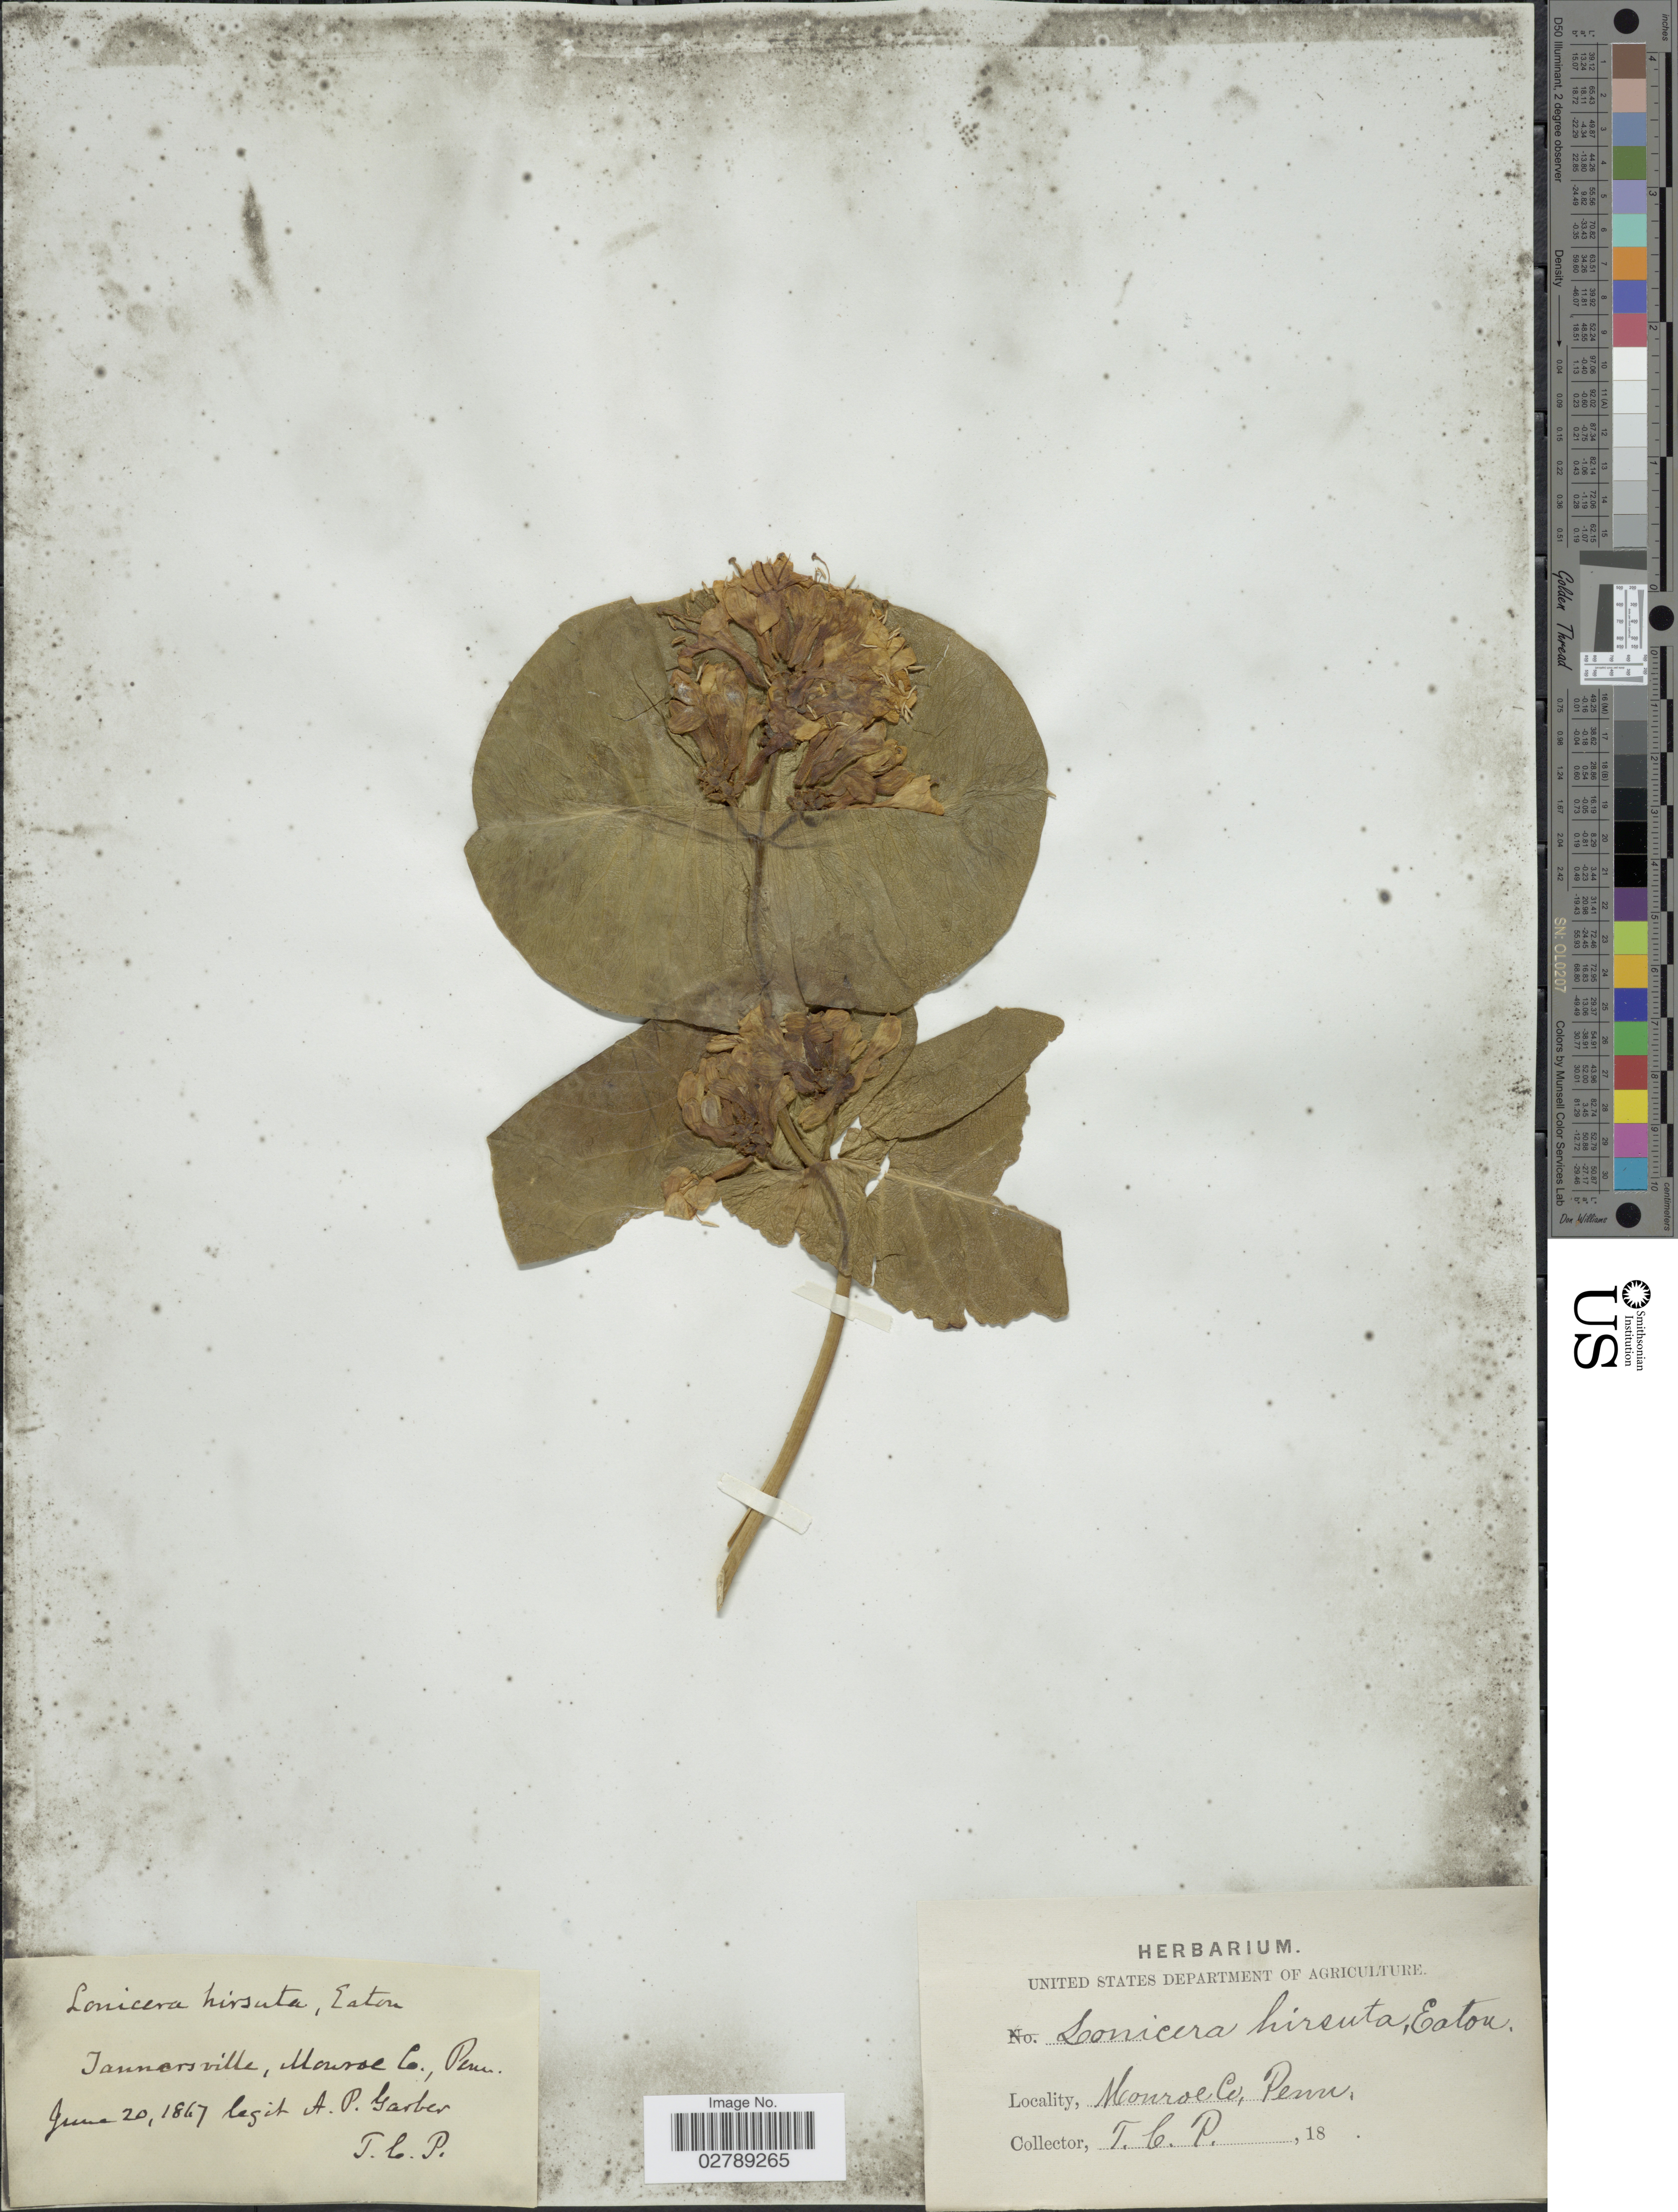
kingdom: Plantae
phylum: Tracheophyta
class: Magnoliopsida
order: Dipsacales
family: Caprifoliaceae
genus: Lonicera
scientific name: Lonicera hirsuta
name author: Eaton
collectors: A. P. Garber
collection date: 1867-06-20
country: United States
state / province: Pennsylvania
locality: Tannersville, Monroe Co.